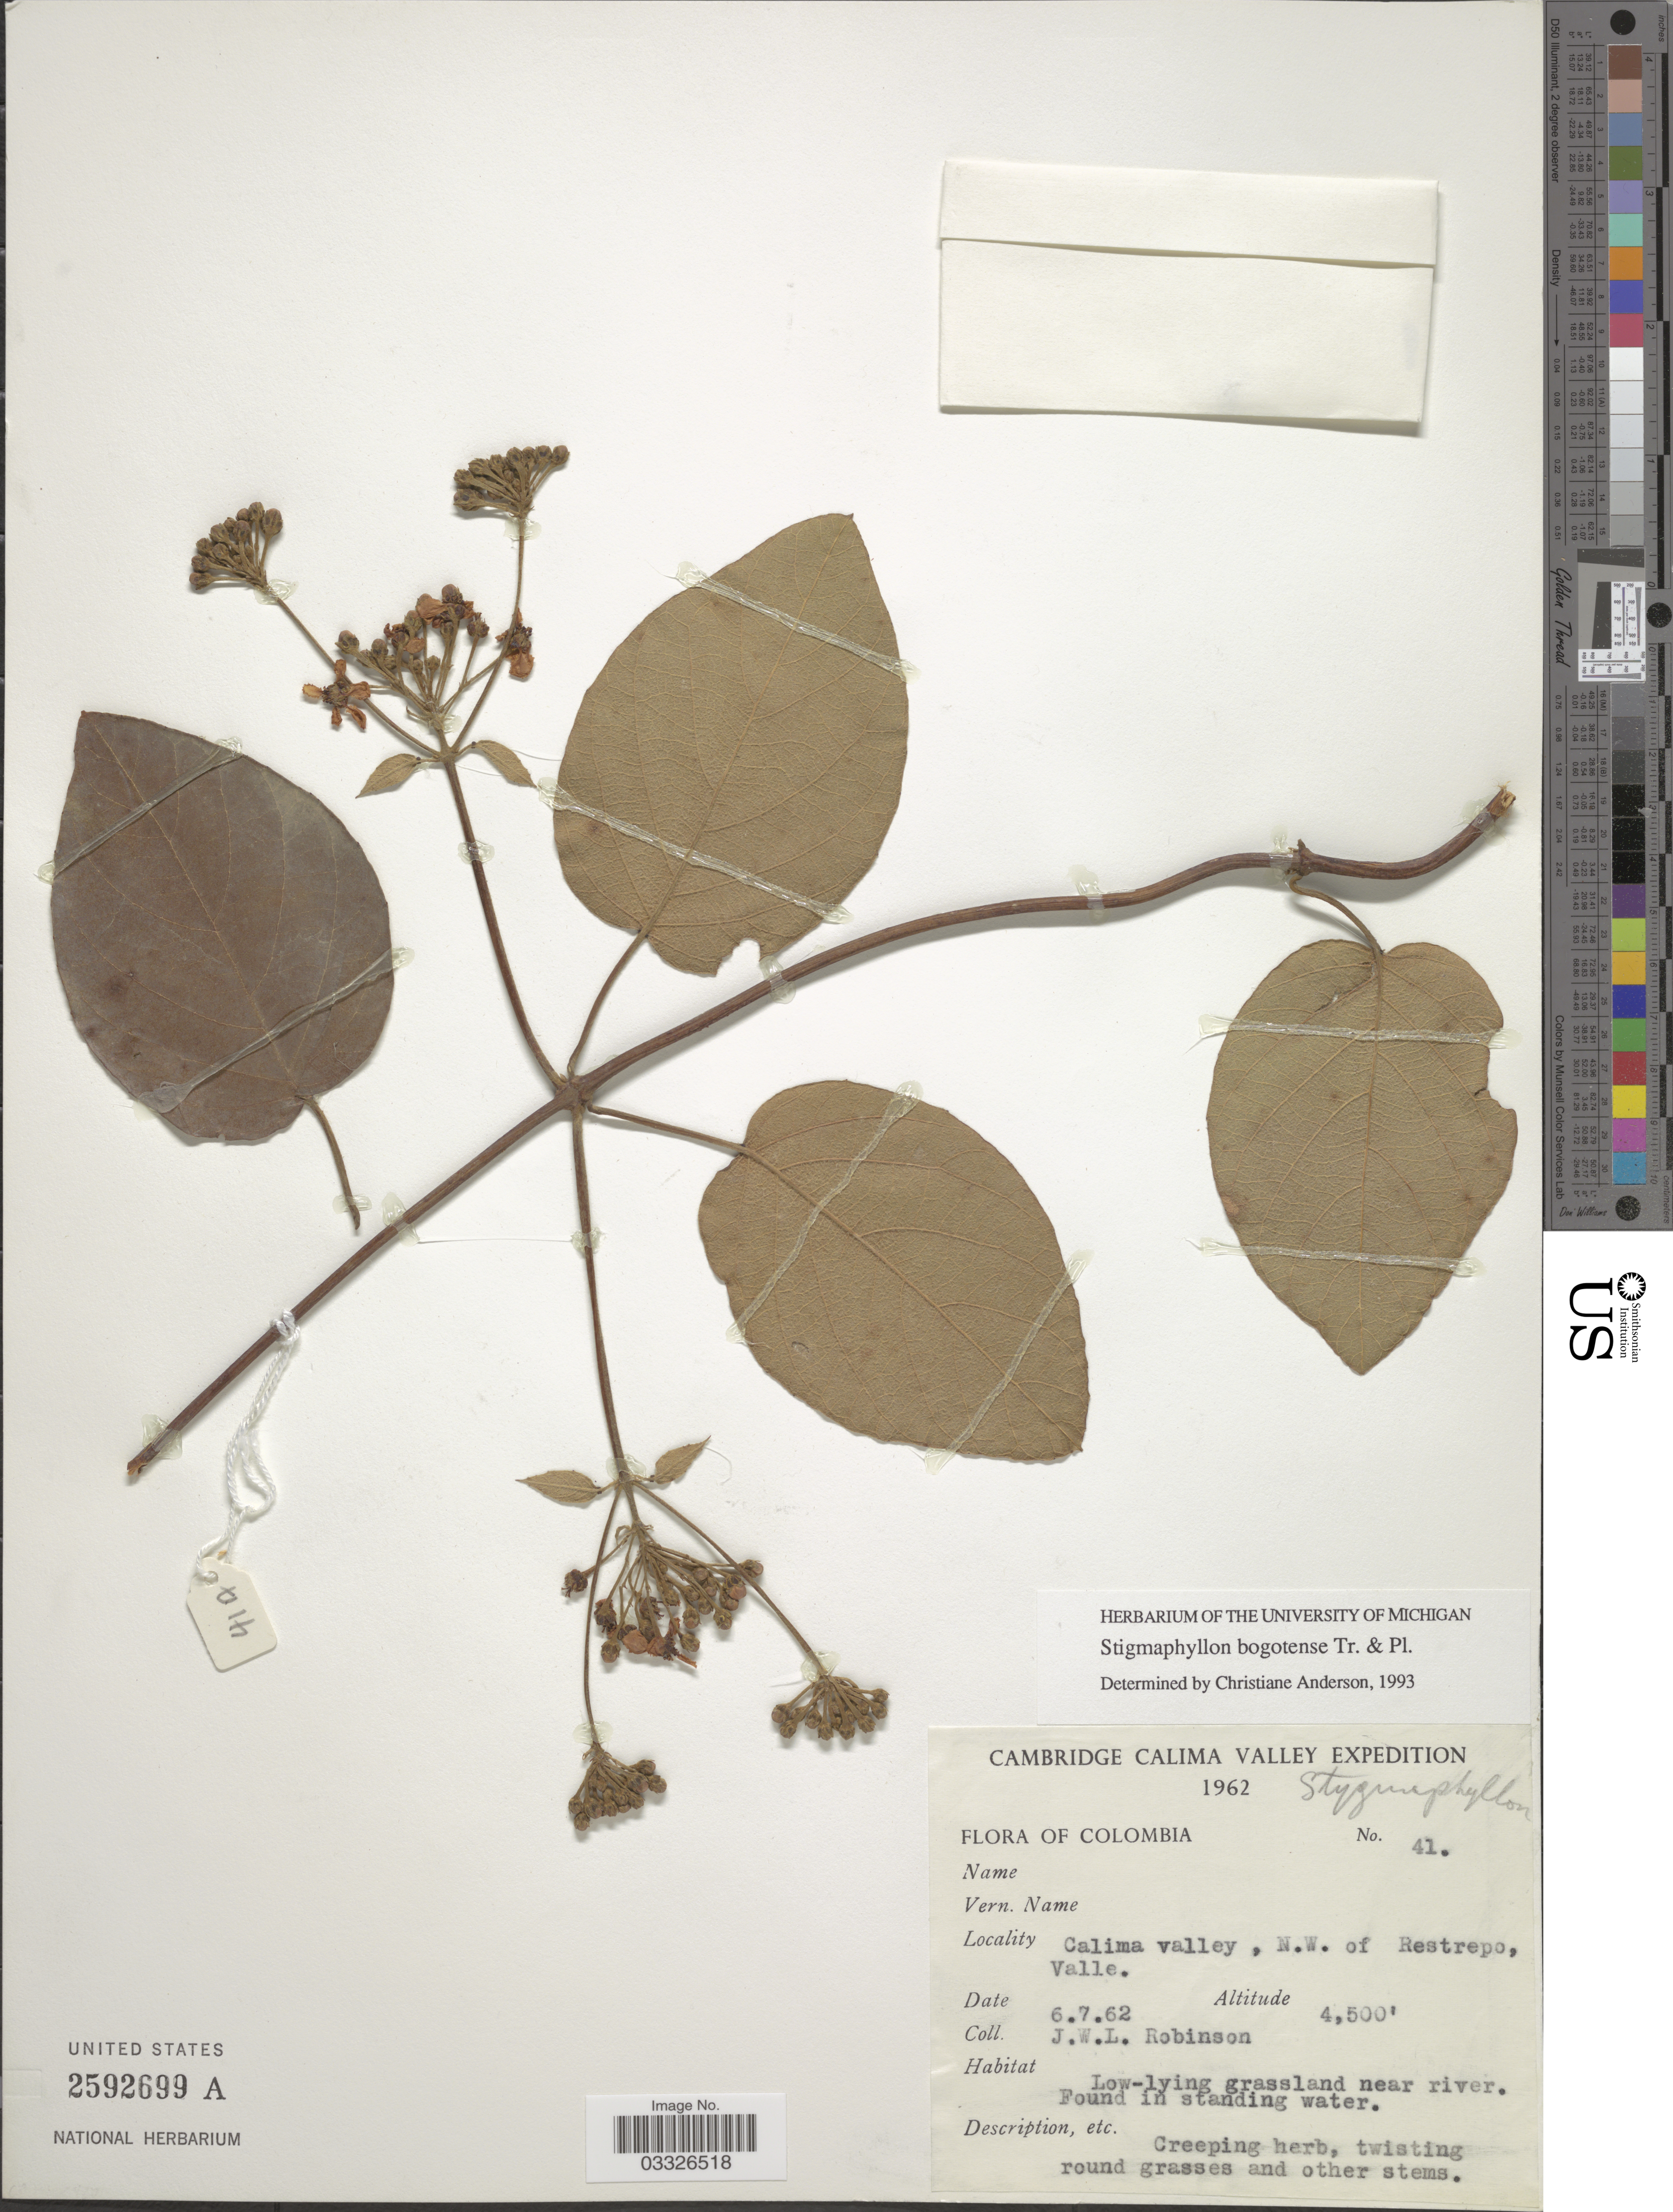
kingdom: Plantae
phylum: Tracheophyta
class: Magnoliopsida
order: Malpighiales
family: Malpighiaceae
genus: Stigmaphyllon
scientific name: Stigmaphyllon bogotense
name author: Triana & Planch.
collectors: J. W. Robinson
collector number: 41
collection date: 1962-07-06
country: Colombia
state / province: Valle del Cauca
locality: Cambridge Calima Valley, N.W. of Restrepo, Valle.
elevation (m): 1372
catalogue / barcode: US 2592699A